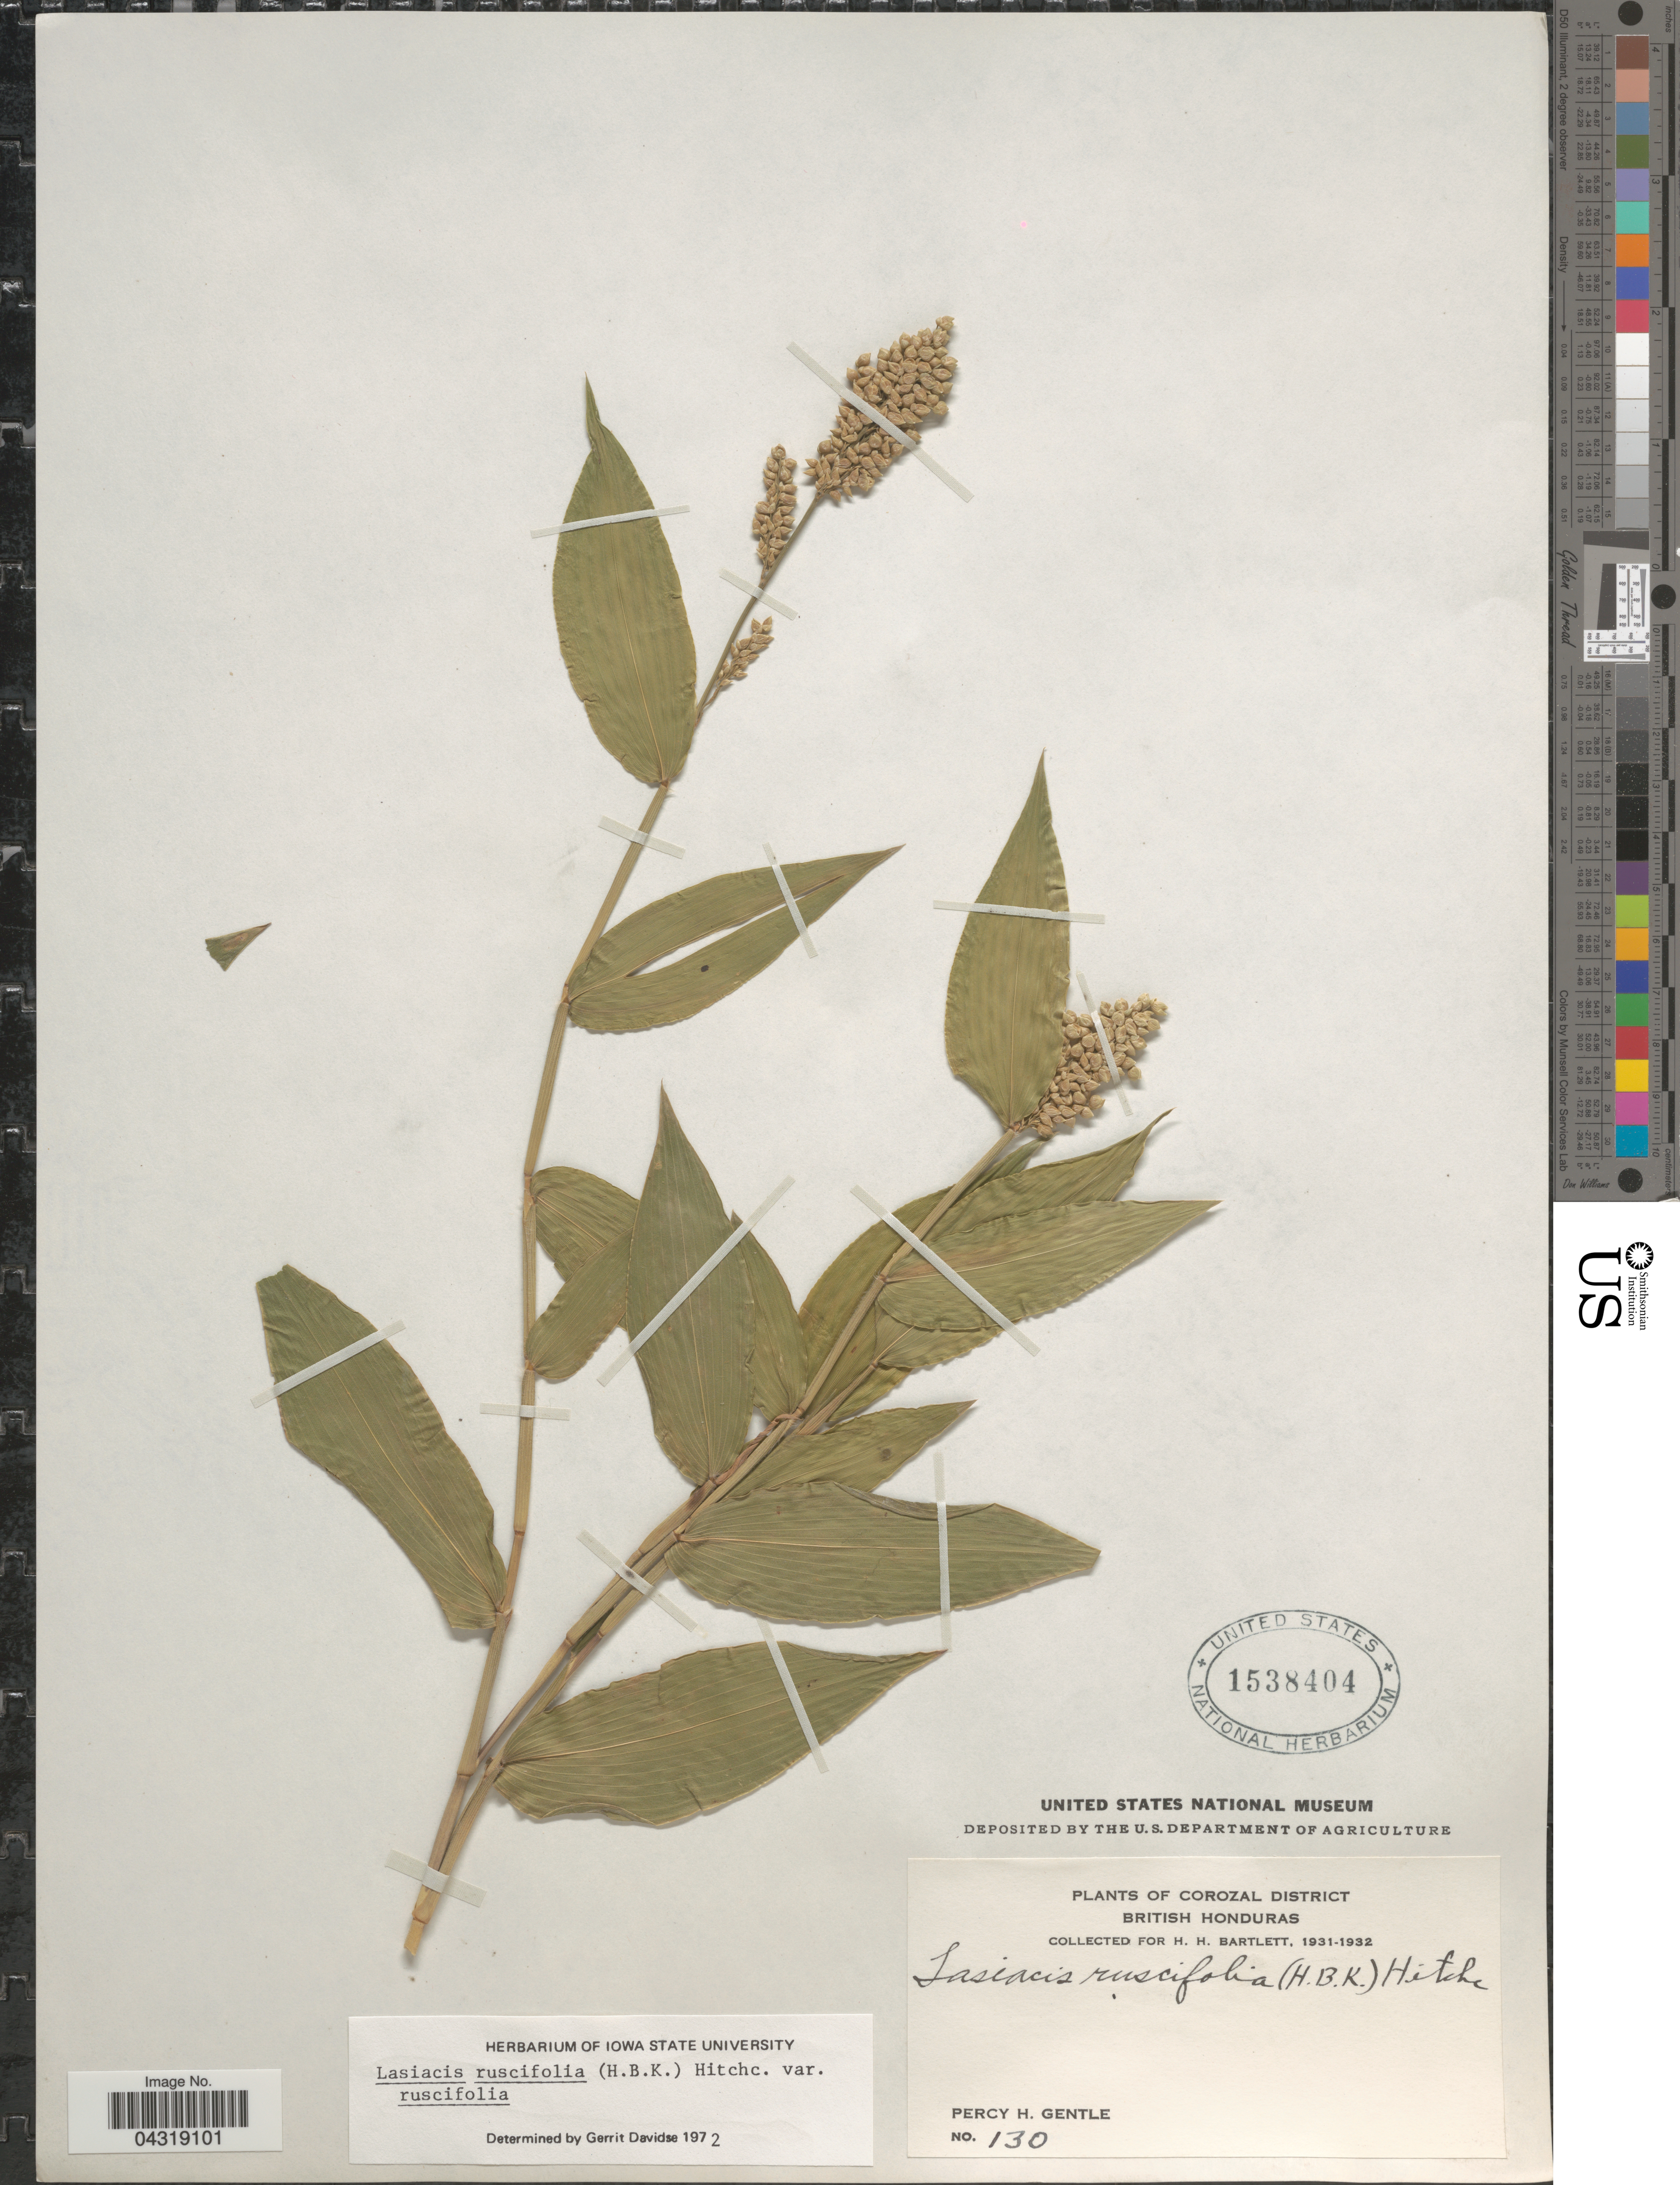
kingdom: Plantae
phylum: Tracheophyta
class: Liliopsida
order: Poales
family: Poaceae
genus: Lasiacis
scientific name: Lasiacis ruscifolia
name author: (Kunth) Hitchc.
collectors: P. H. Gentle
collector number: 130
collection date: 1931/1932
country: Belize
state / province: Corozal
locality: Corozal District. British Honduras.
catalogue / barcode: US 1538404